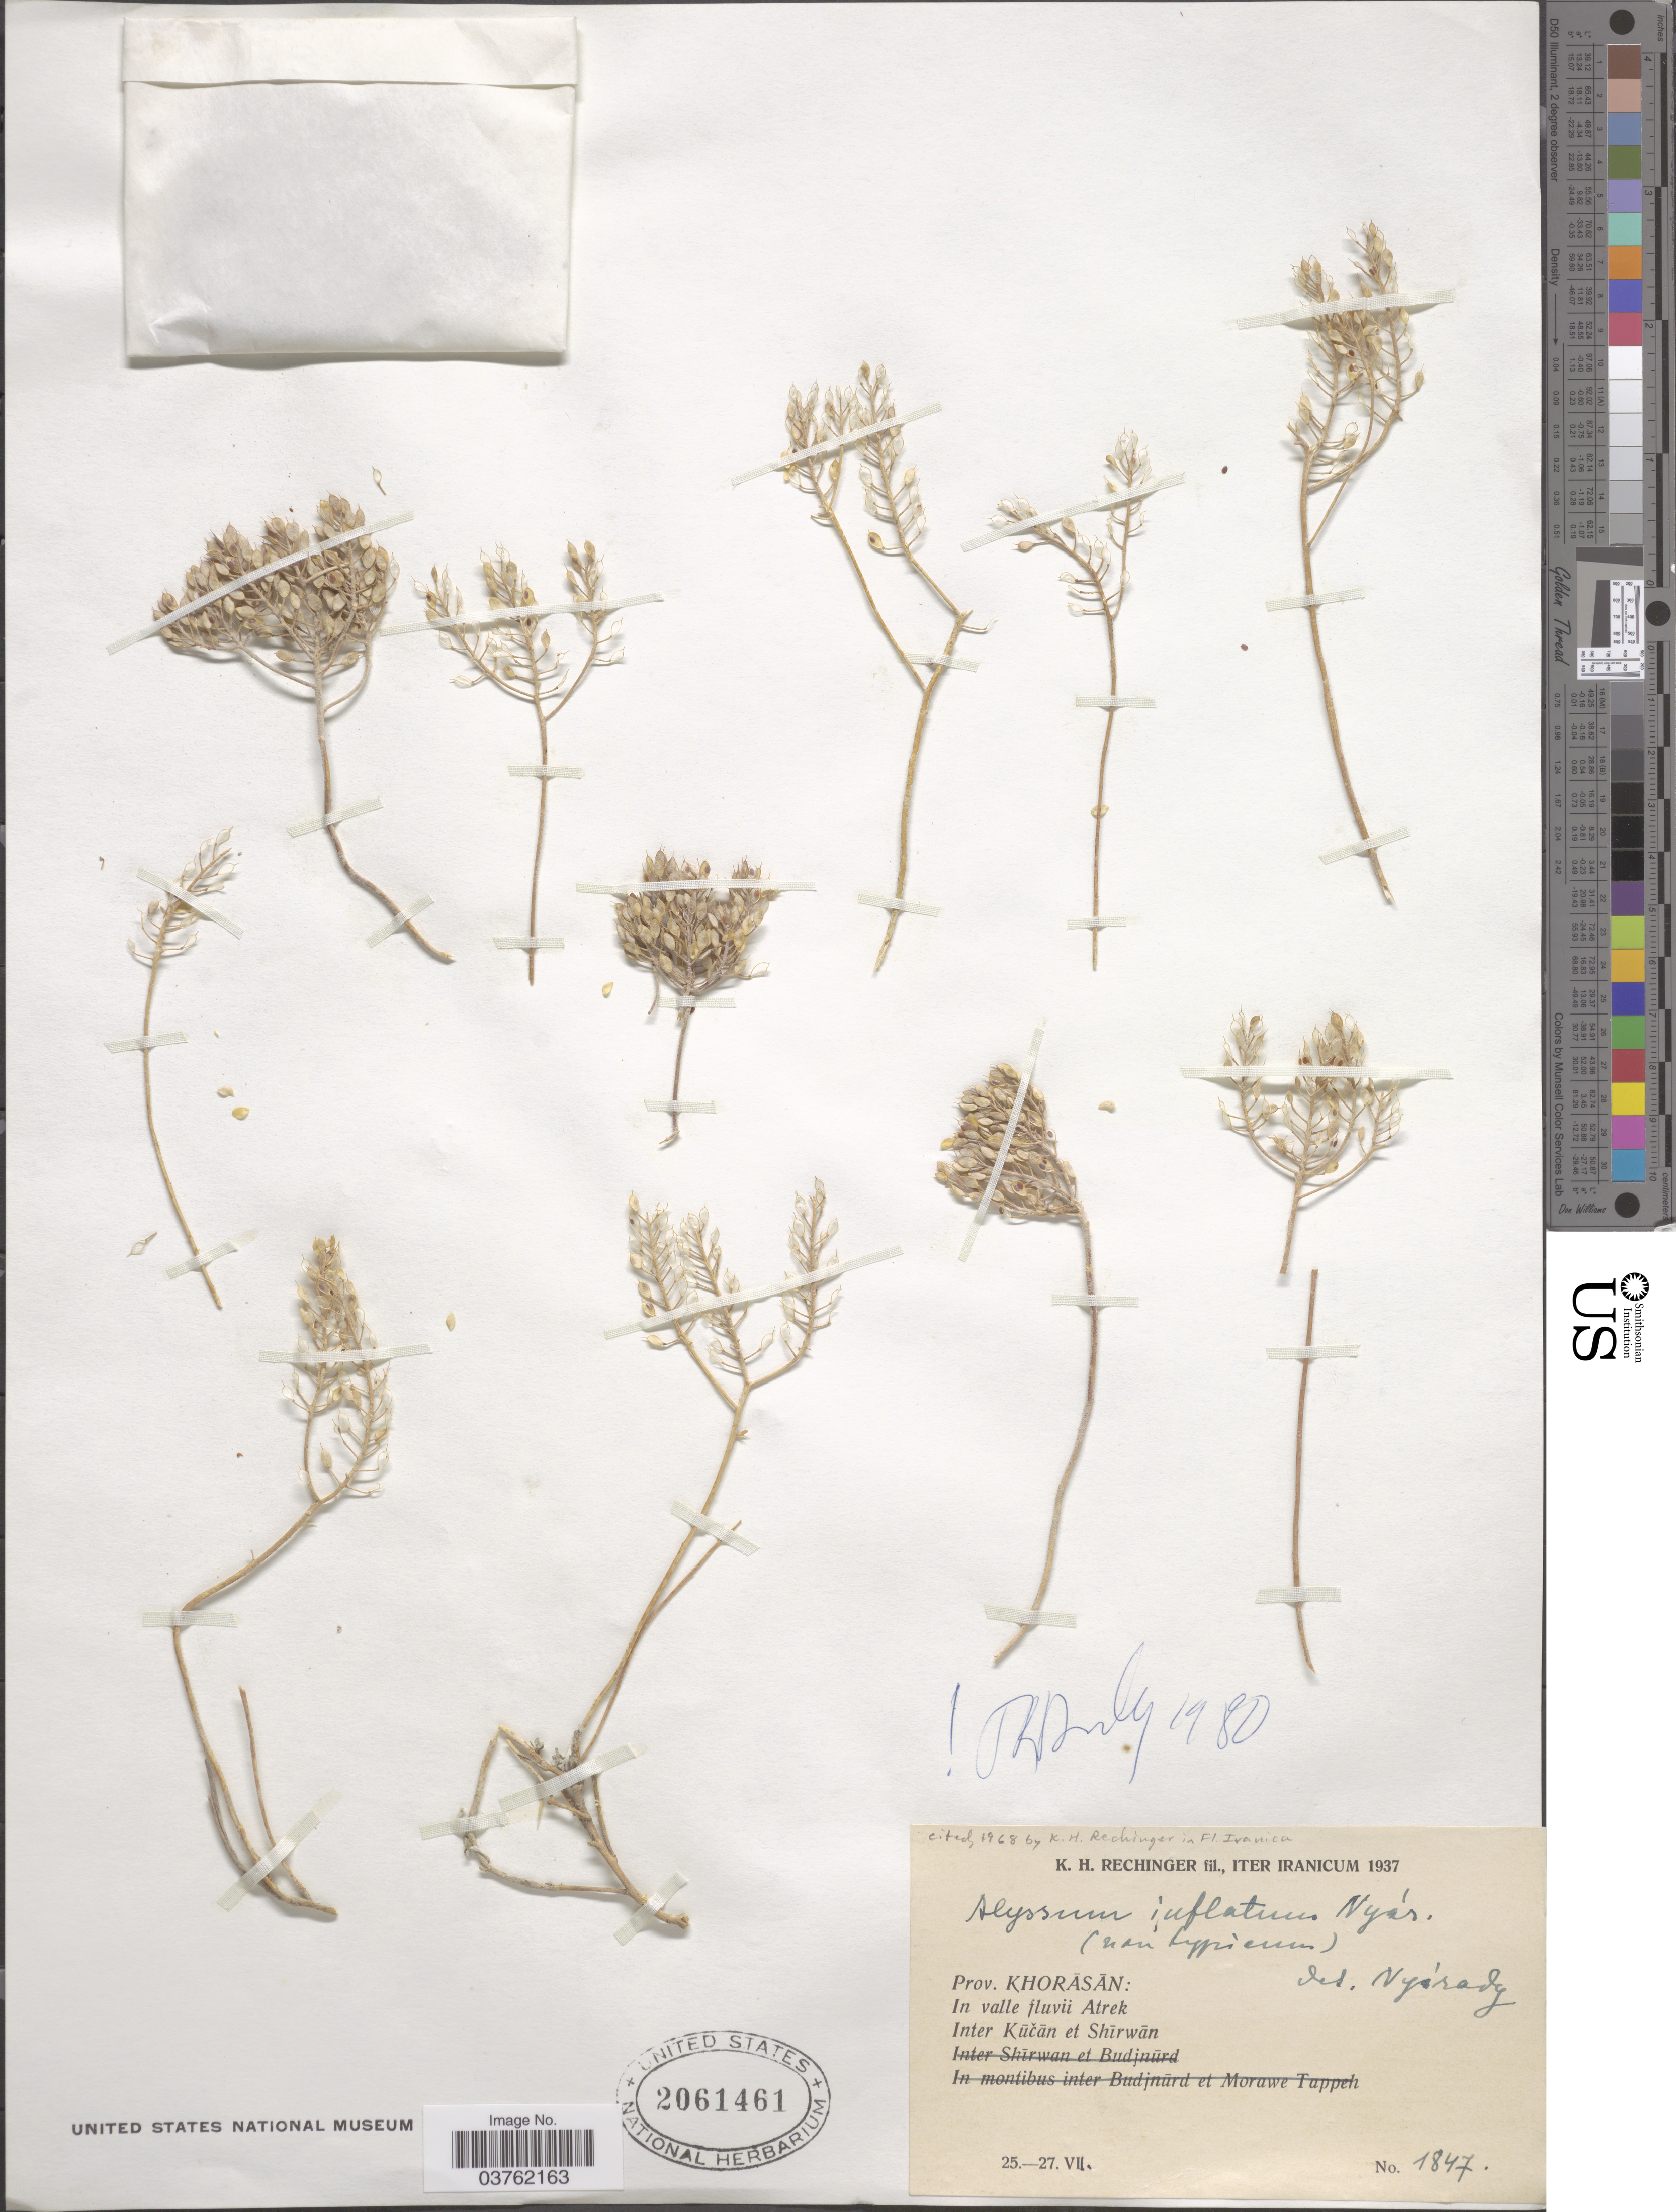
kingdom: Plantae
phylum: Tracheophyta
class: Magnoliopsida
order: Brassicales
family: Brassicaceae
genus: Alyssum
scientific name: Alyssum inflatum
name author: Nyar.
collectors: K. H. Rechinger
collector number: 1847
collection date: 1937-07-25/1937-07-27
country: Iran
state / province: Khorasan [obsolete]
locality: In valle fluvii Atrek. Inter Kūčān et Shīrwān.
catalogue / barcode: US 2061461